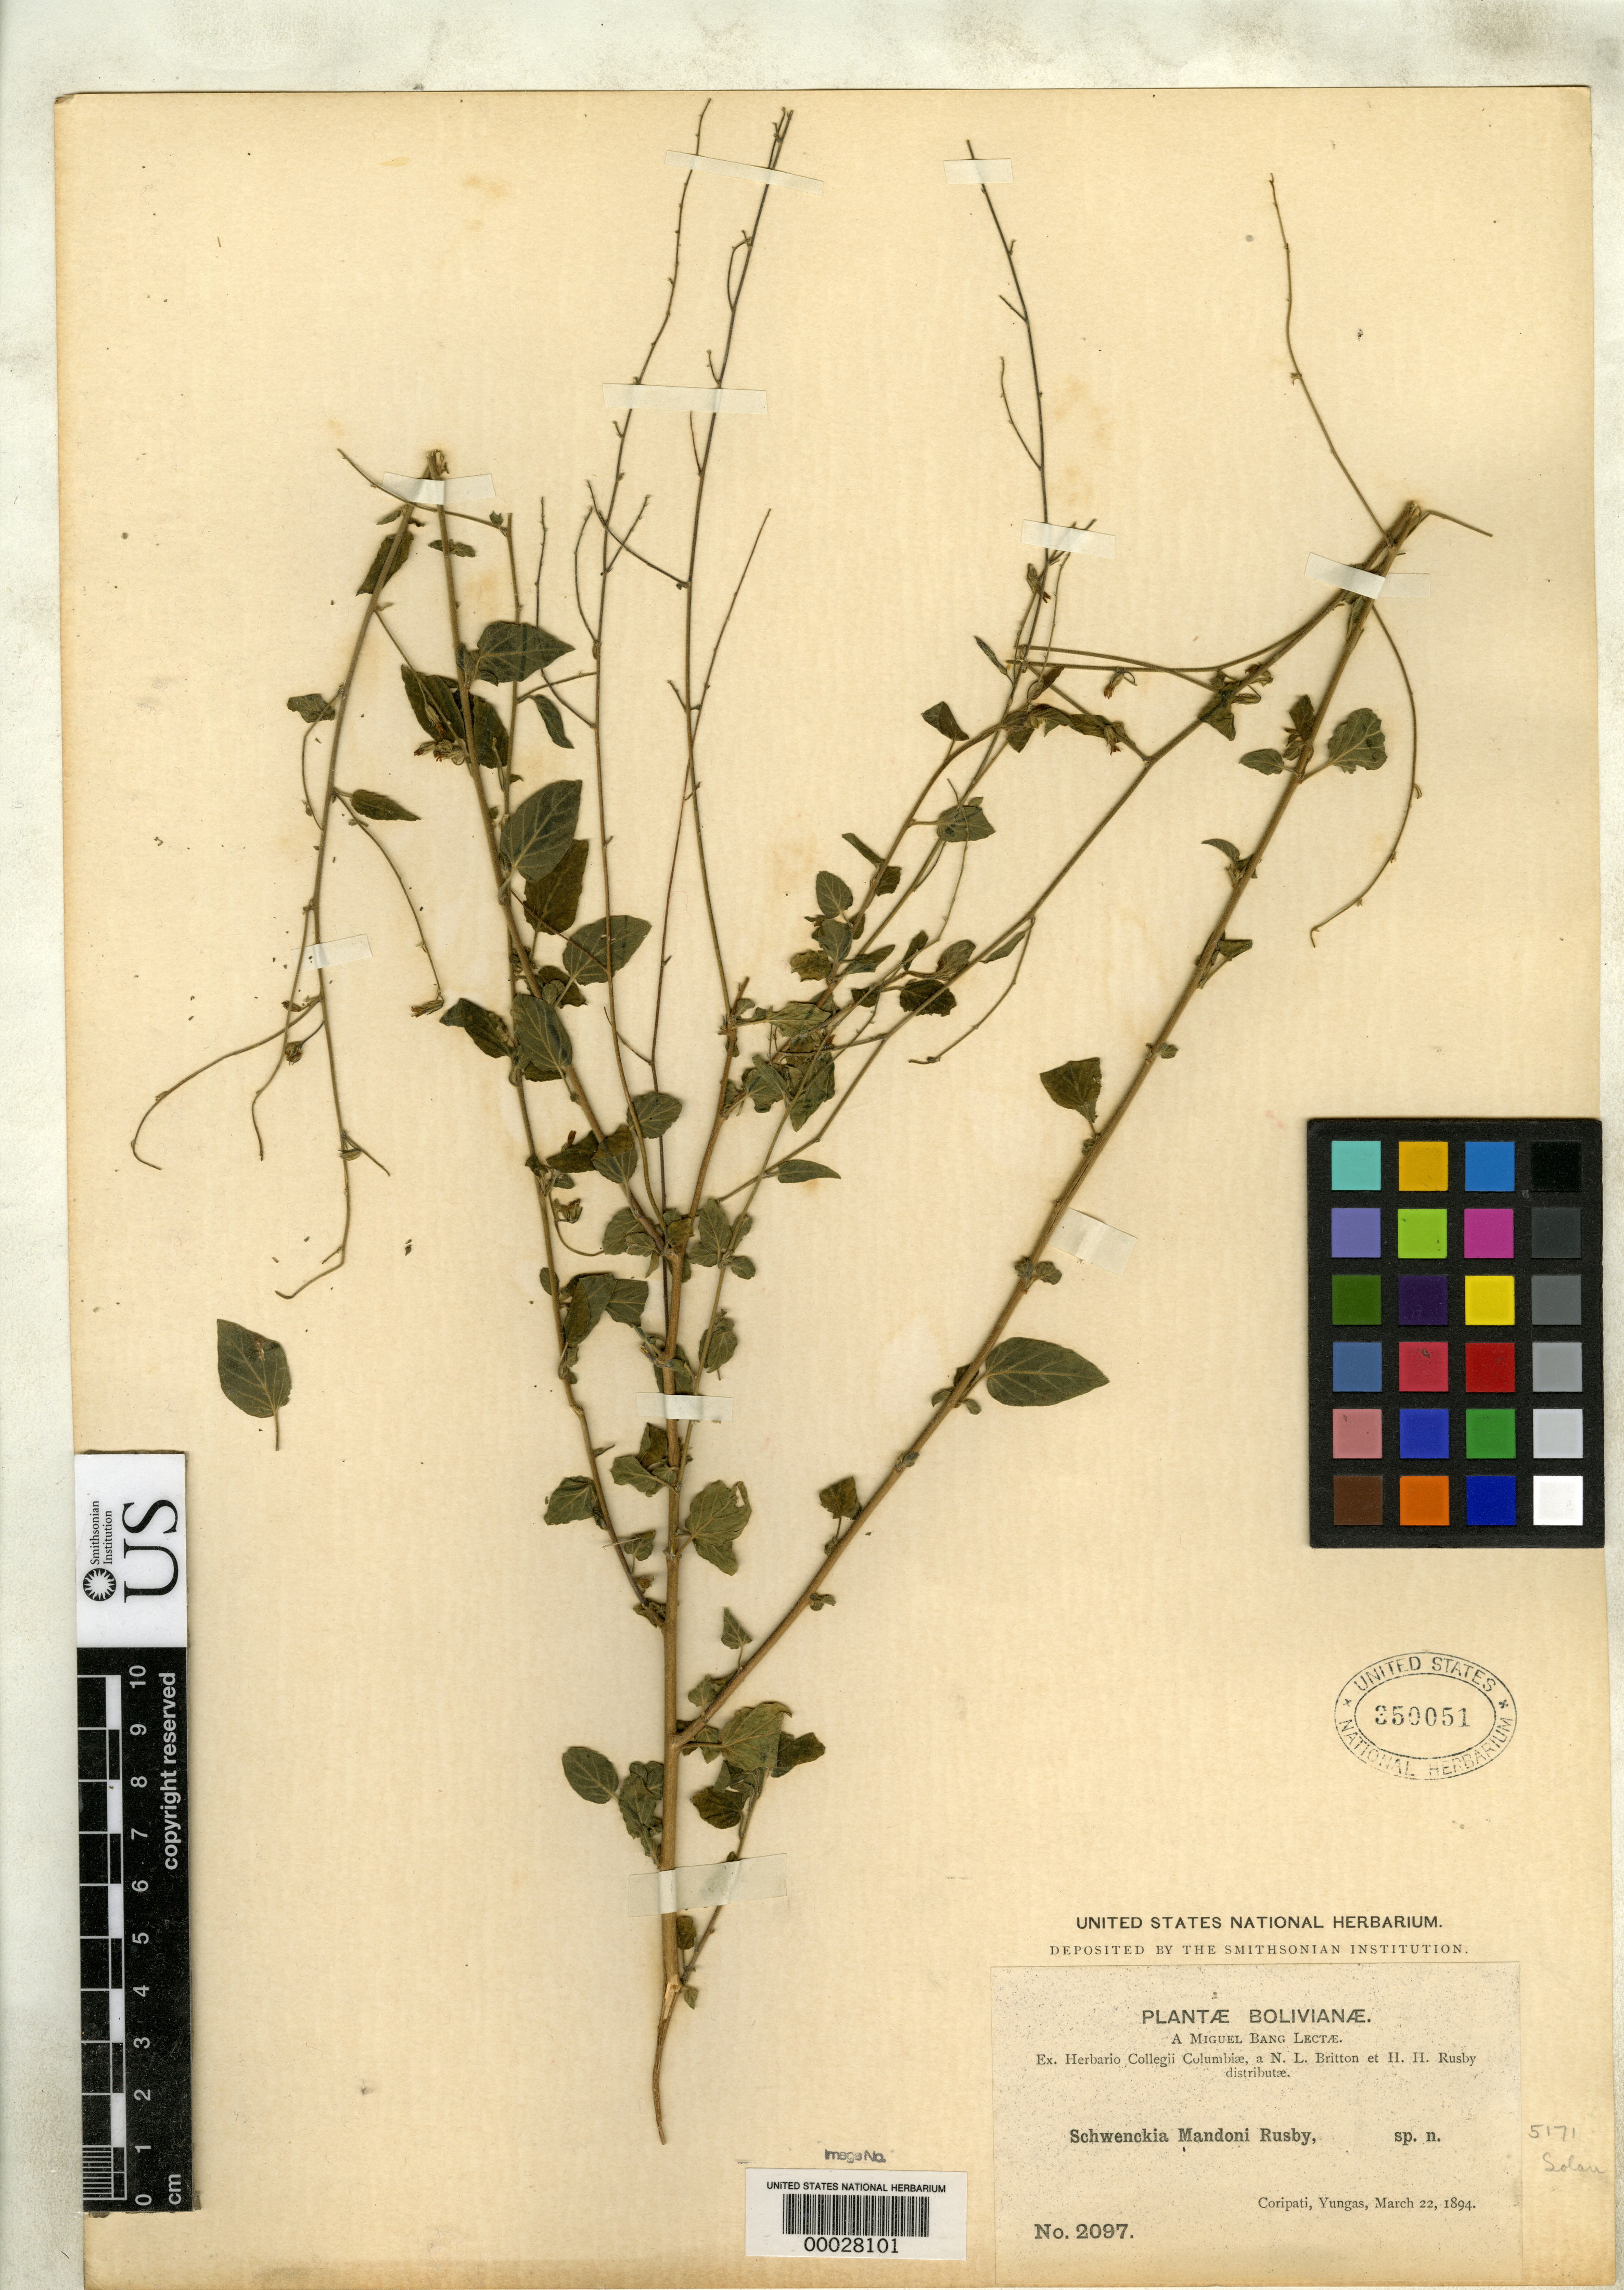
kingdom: Plantae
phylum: Tracheophyta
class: Magnoliopsida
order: Solanales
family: Solanaceae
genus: Protoschwenkia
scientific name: Protoschwenkia mandoni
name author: Soler.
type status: Isosyntype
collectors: M. Bang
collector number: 2097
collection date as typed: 22 Mar 1894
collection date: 1894-03-22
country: Bolivia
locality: Coripata, Yungas.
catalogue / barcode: US 350051